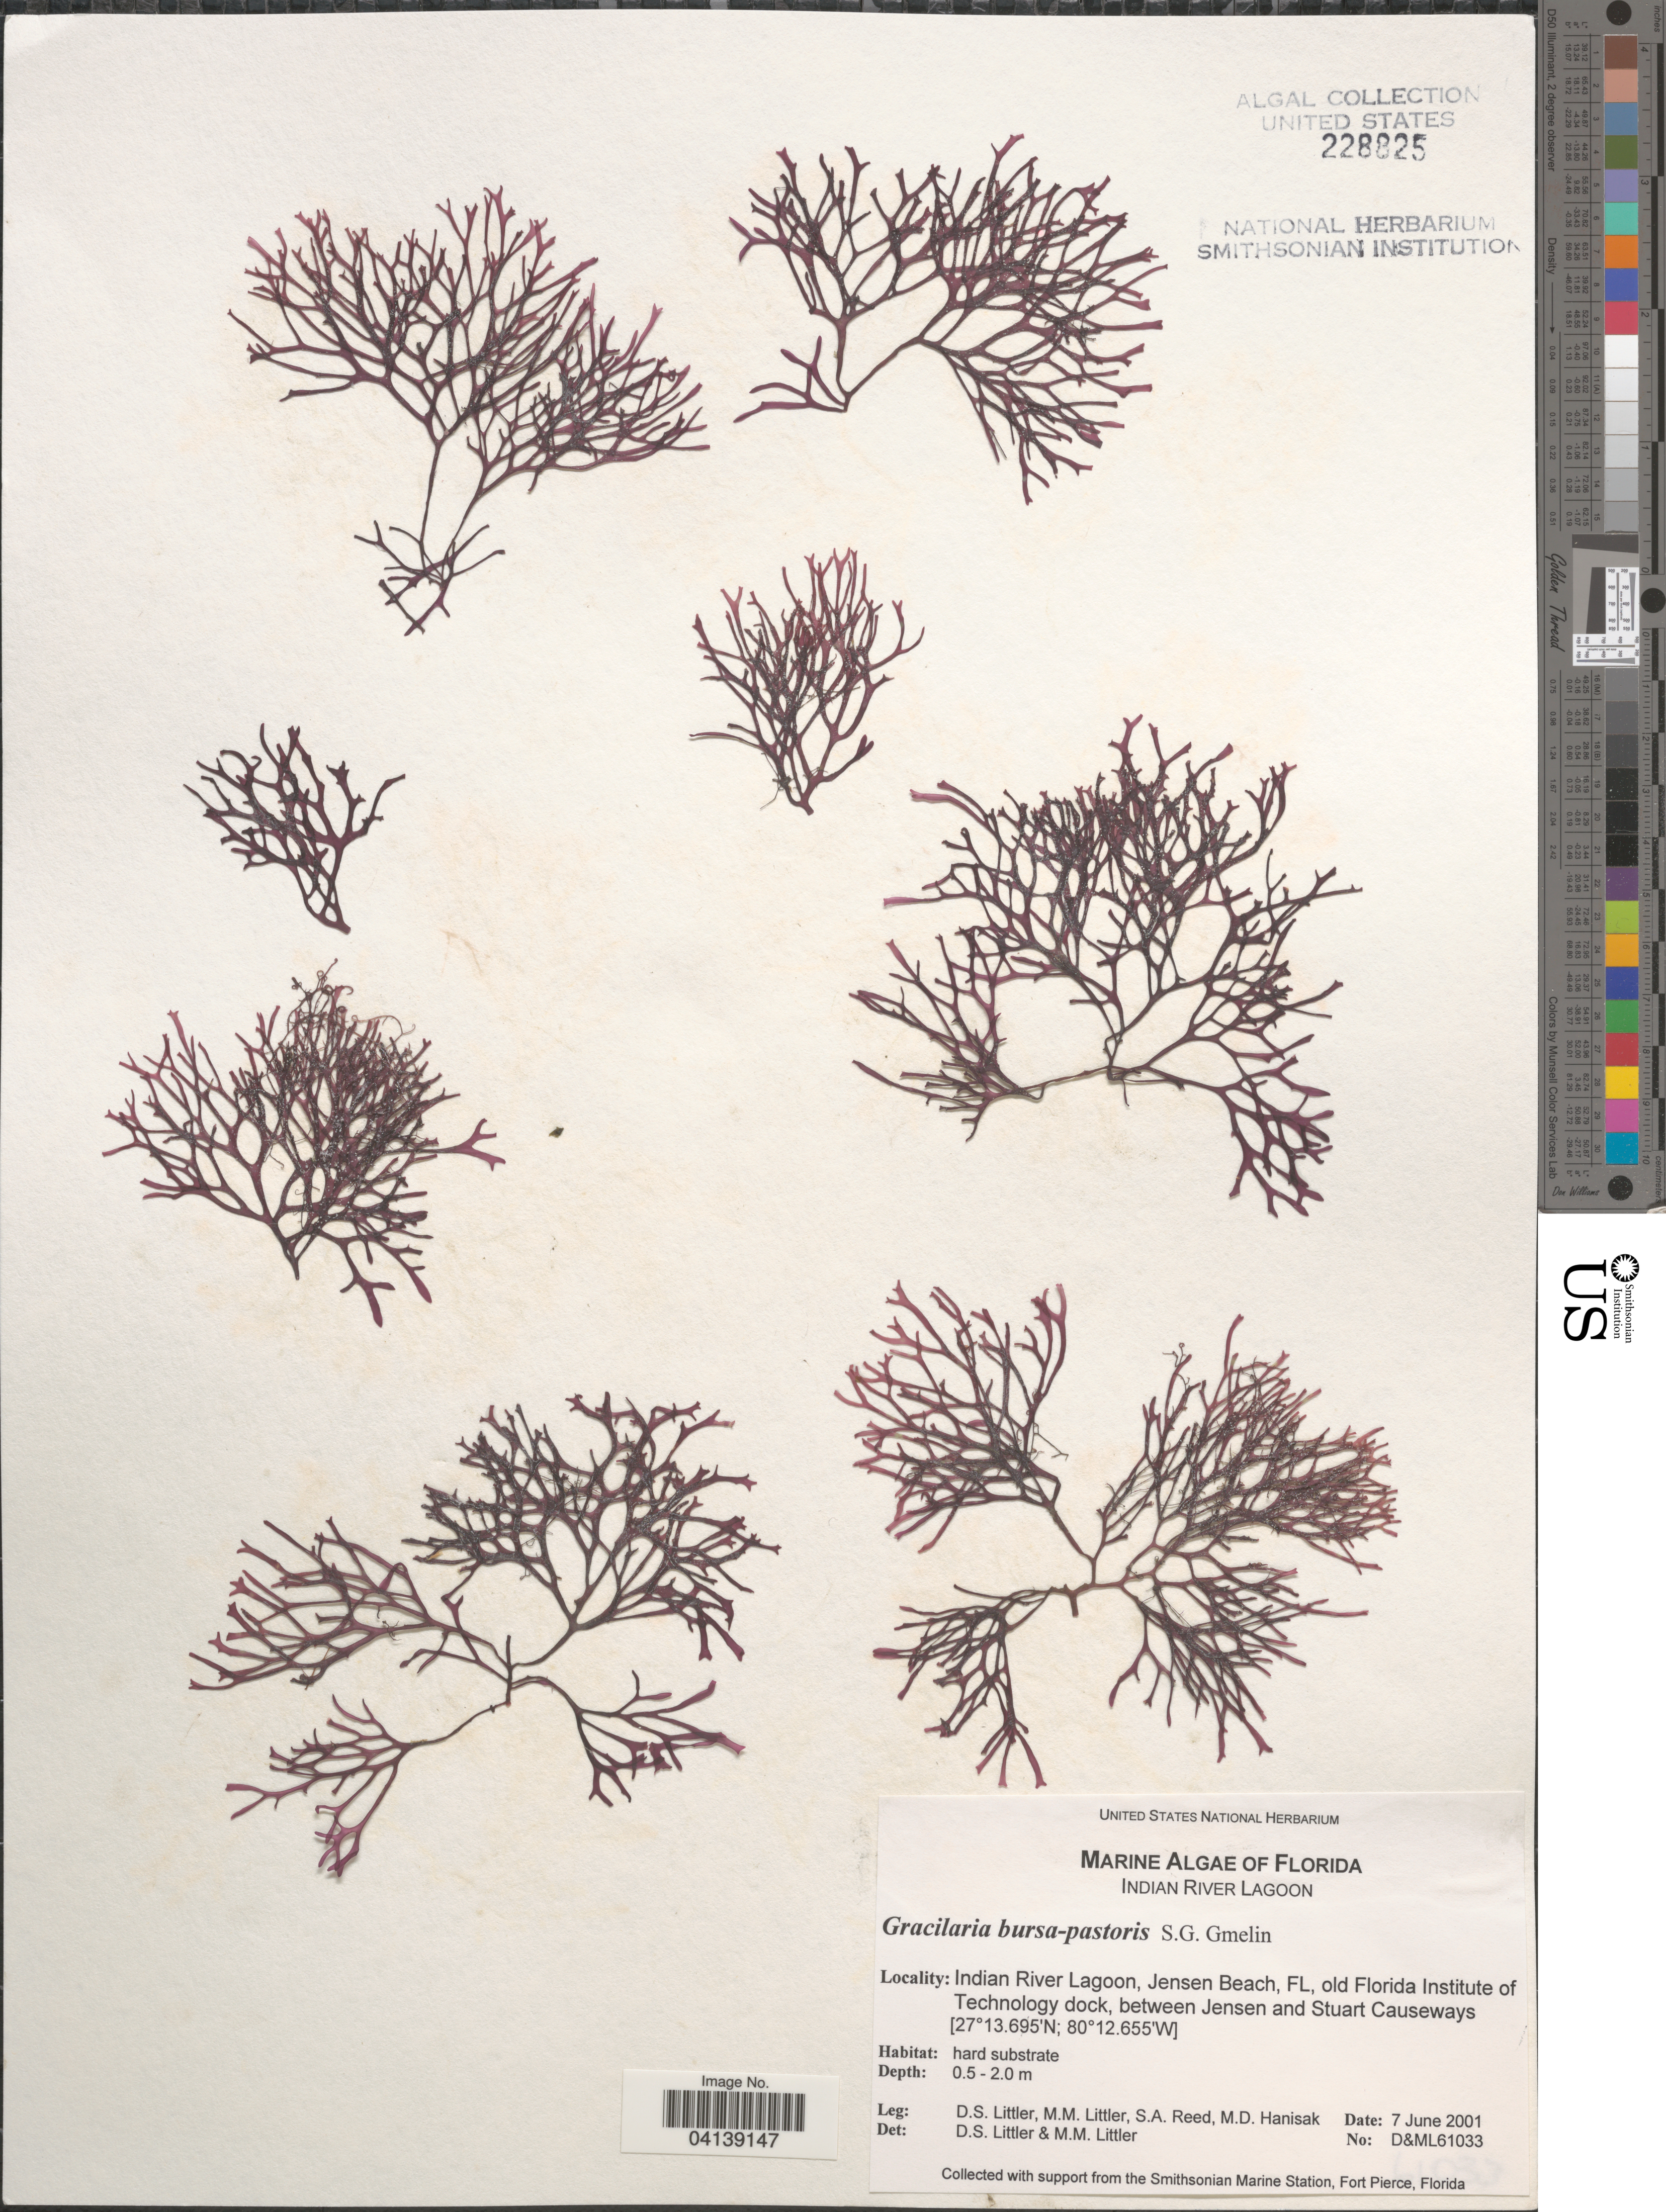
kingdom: Plantae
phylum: Rhodophyta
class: Florideophyceae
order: Gracilariales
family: Gracilariaceae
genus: Gracilaria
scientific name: Gracilaria bursa-pastoris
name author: (S.G. Gmel.) P.C. Silva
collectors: D. S. Littler, S. Reed & M. Hanisak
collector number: D&ML61033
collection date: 2001-06-07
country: United States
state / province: Florida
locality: Indian River Lagoon, Jensen Beach, old Florida Institute of Technology dock, between Jensen and Stuart Causeways.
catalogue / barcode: US 228825